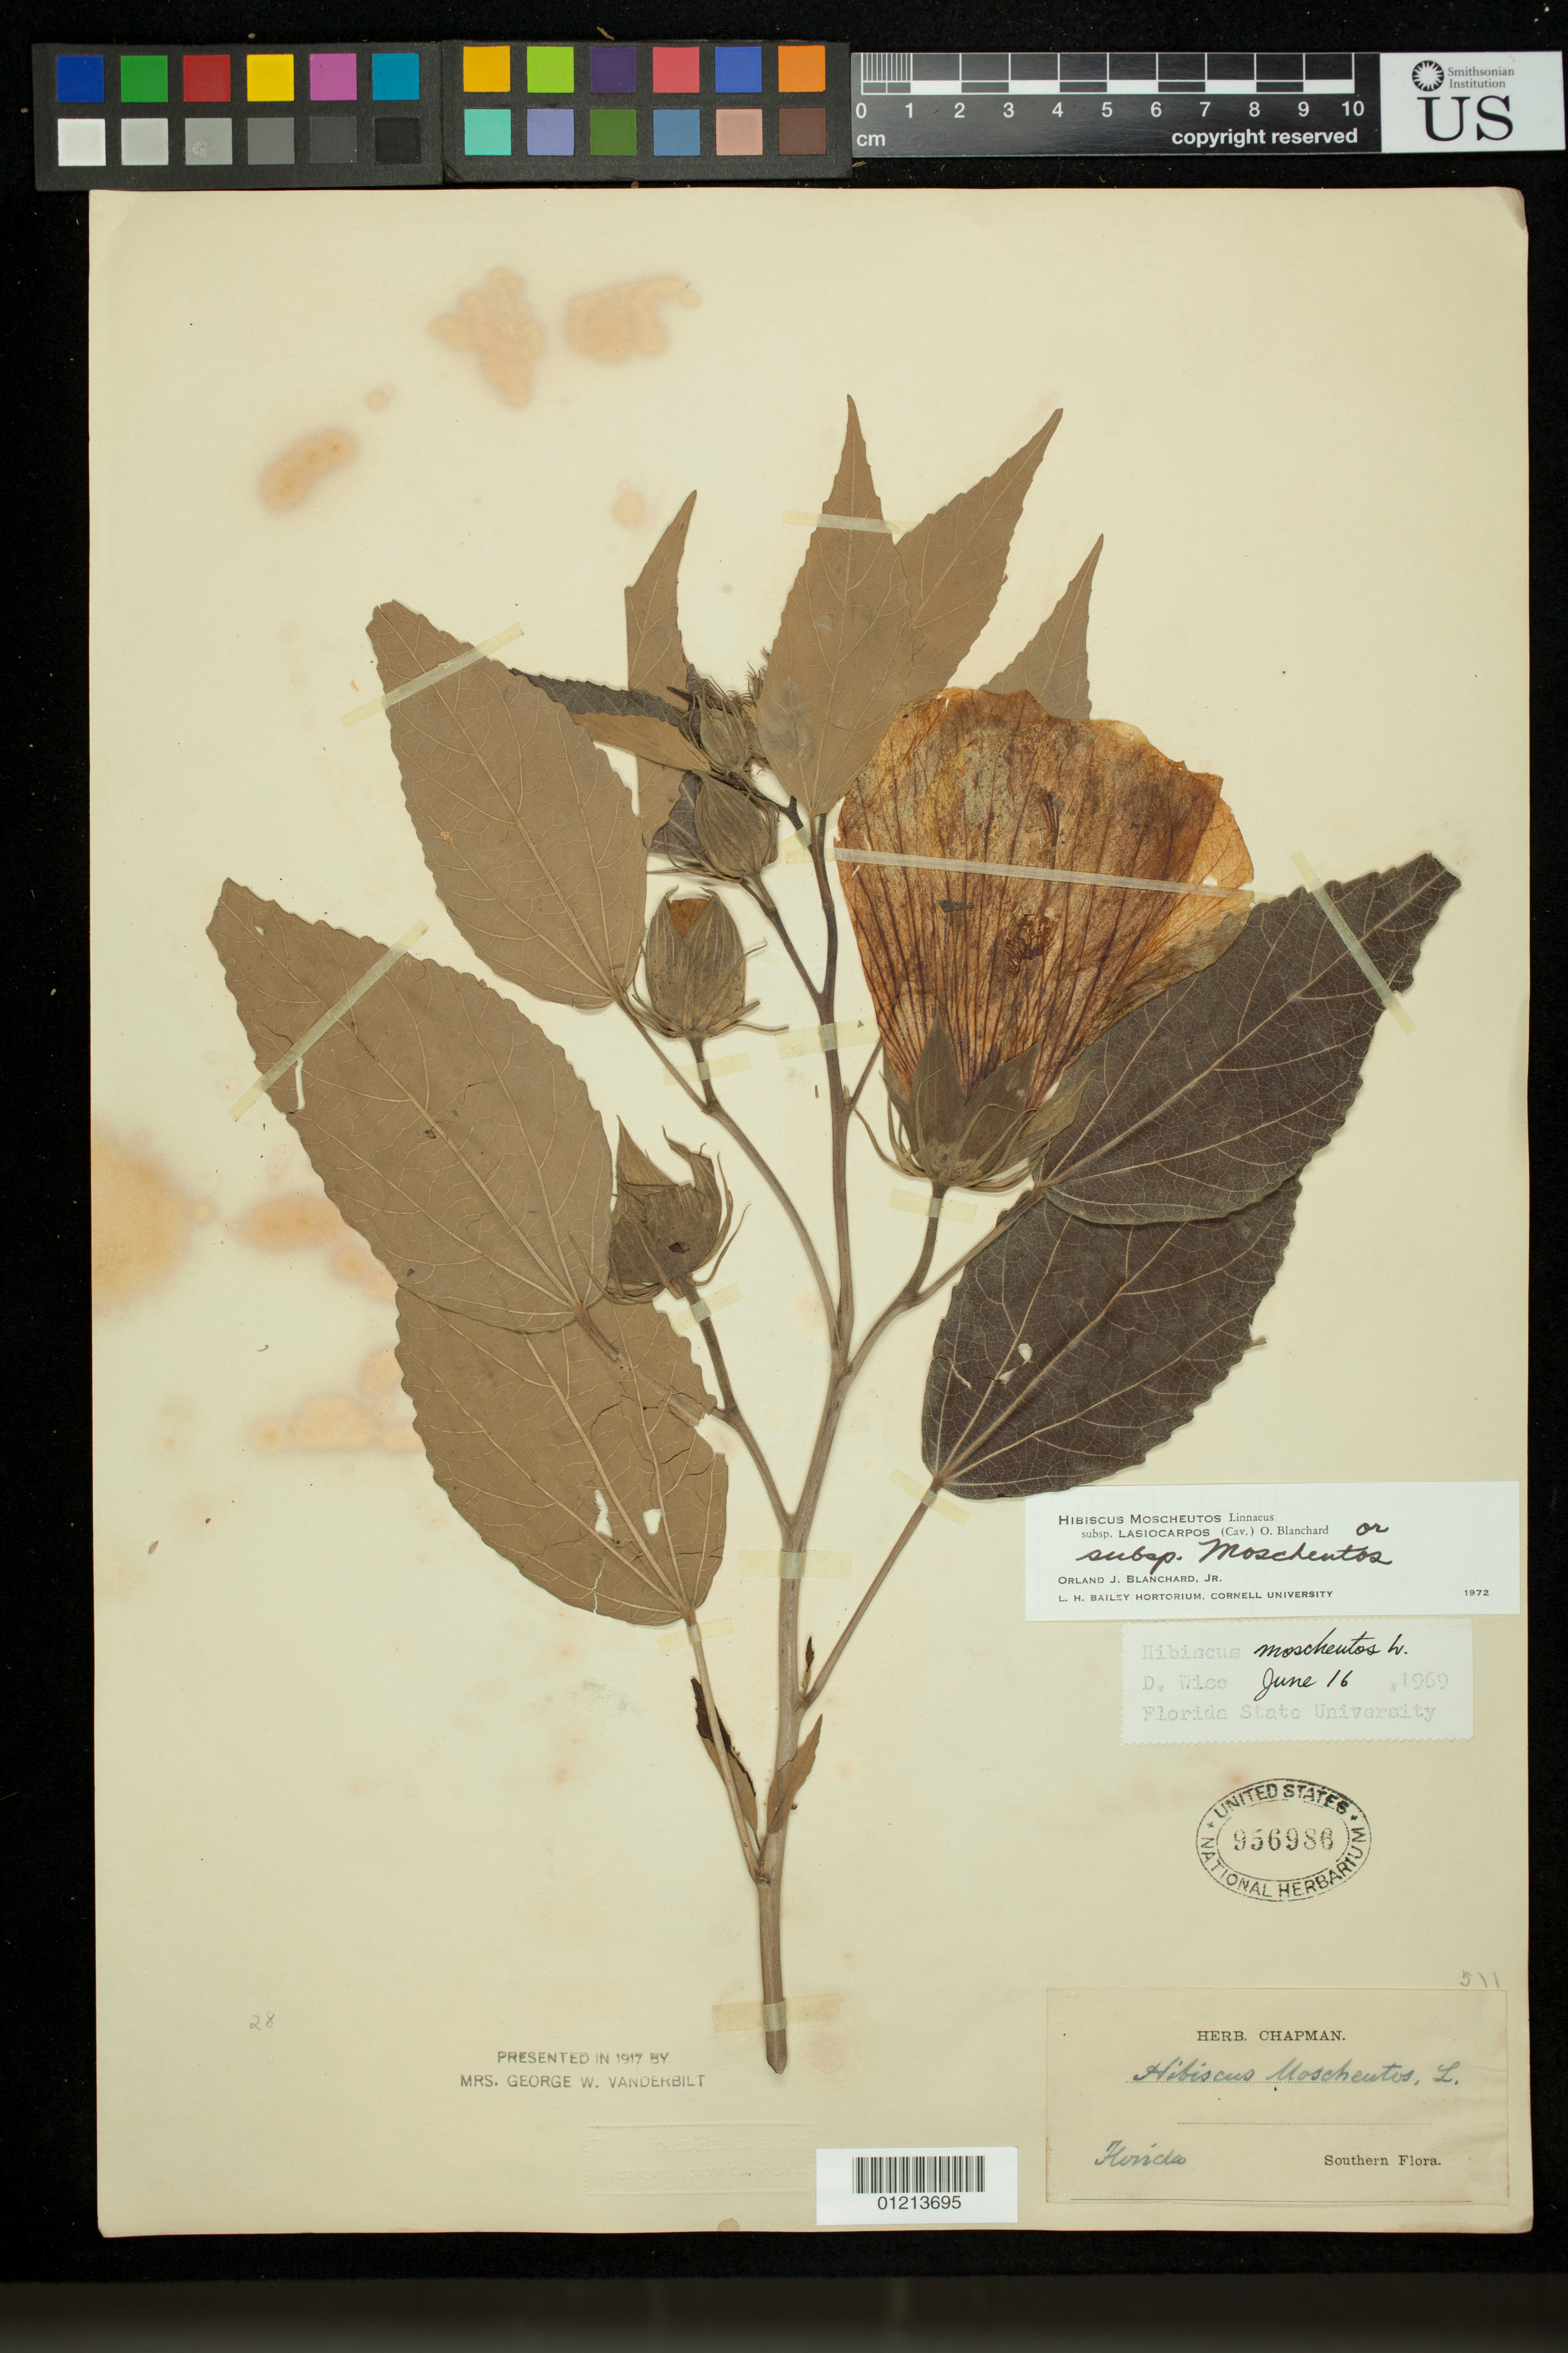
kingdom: Plantae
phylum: Tracheophyta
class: Magnoliopsida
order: Malvales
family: Malvaceae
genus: Hibiscus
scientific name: Hibiscus moscheutos subsp. lasiocarpos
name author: (Cav.) O.J. Blanch.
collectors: ex herb. Chapman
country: United States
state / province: Florida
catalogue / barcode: US 956986